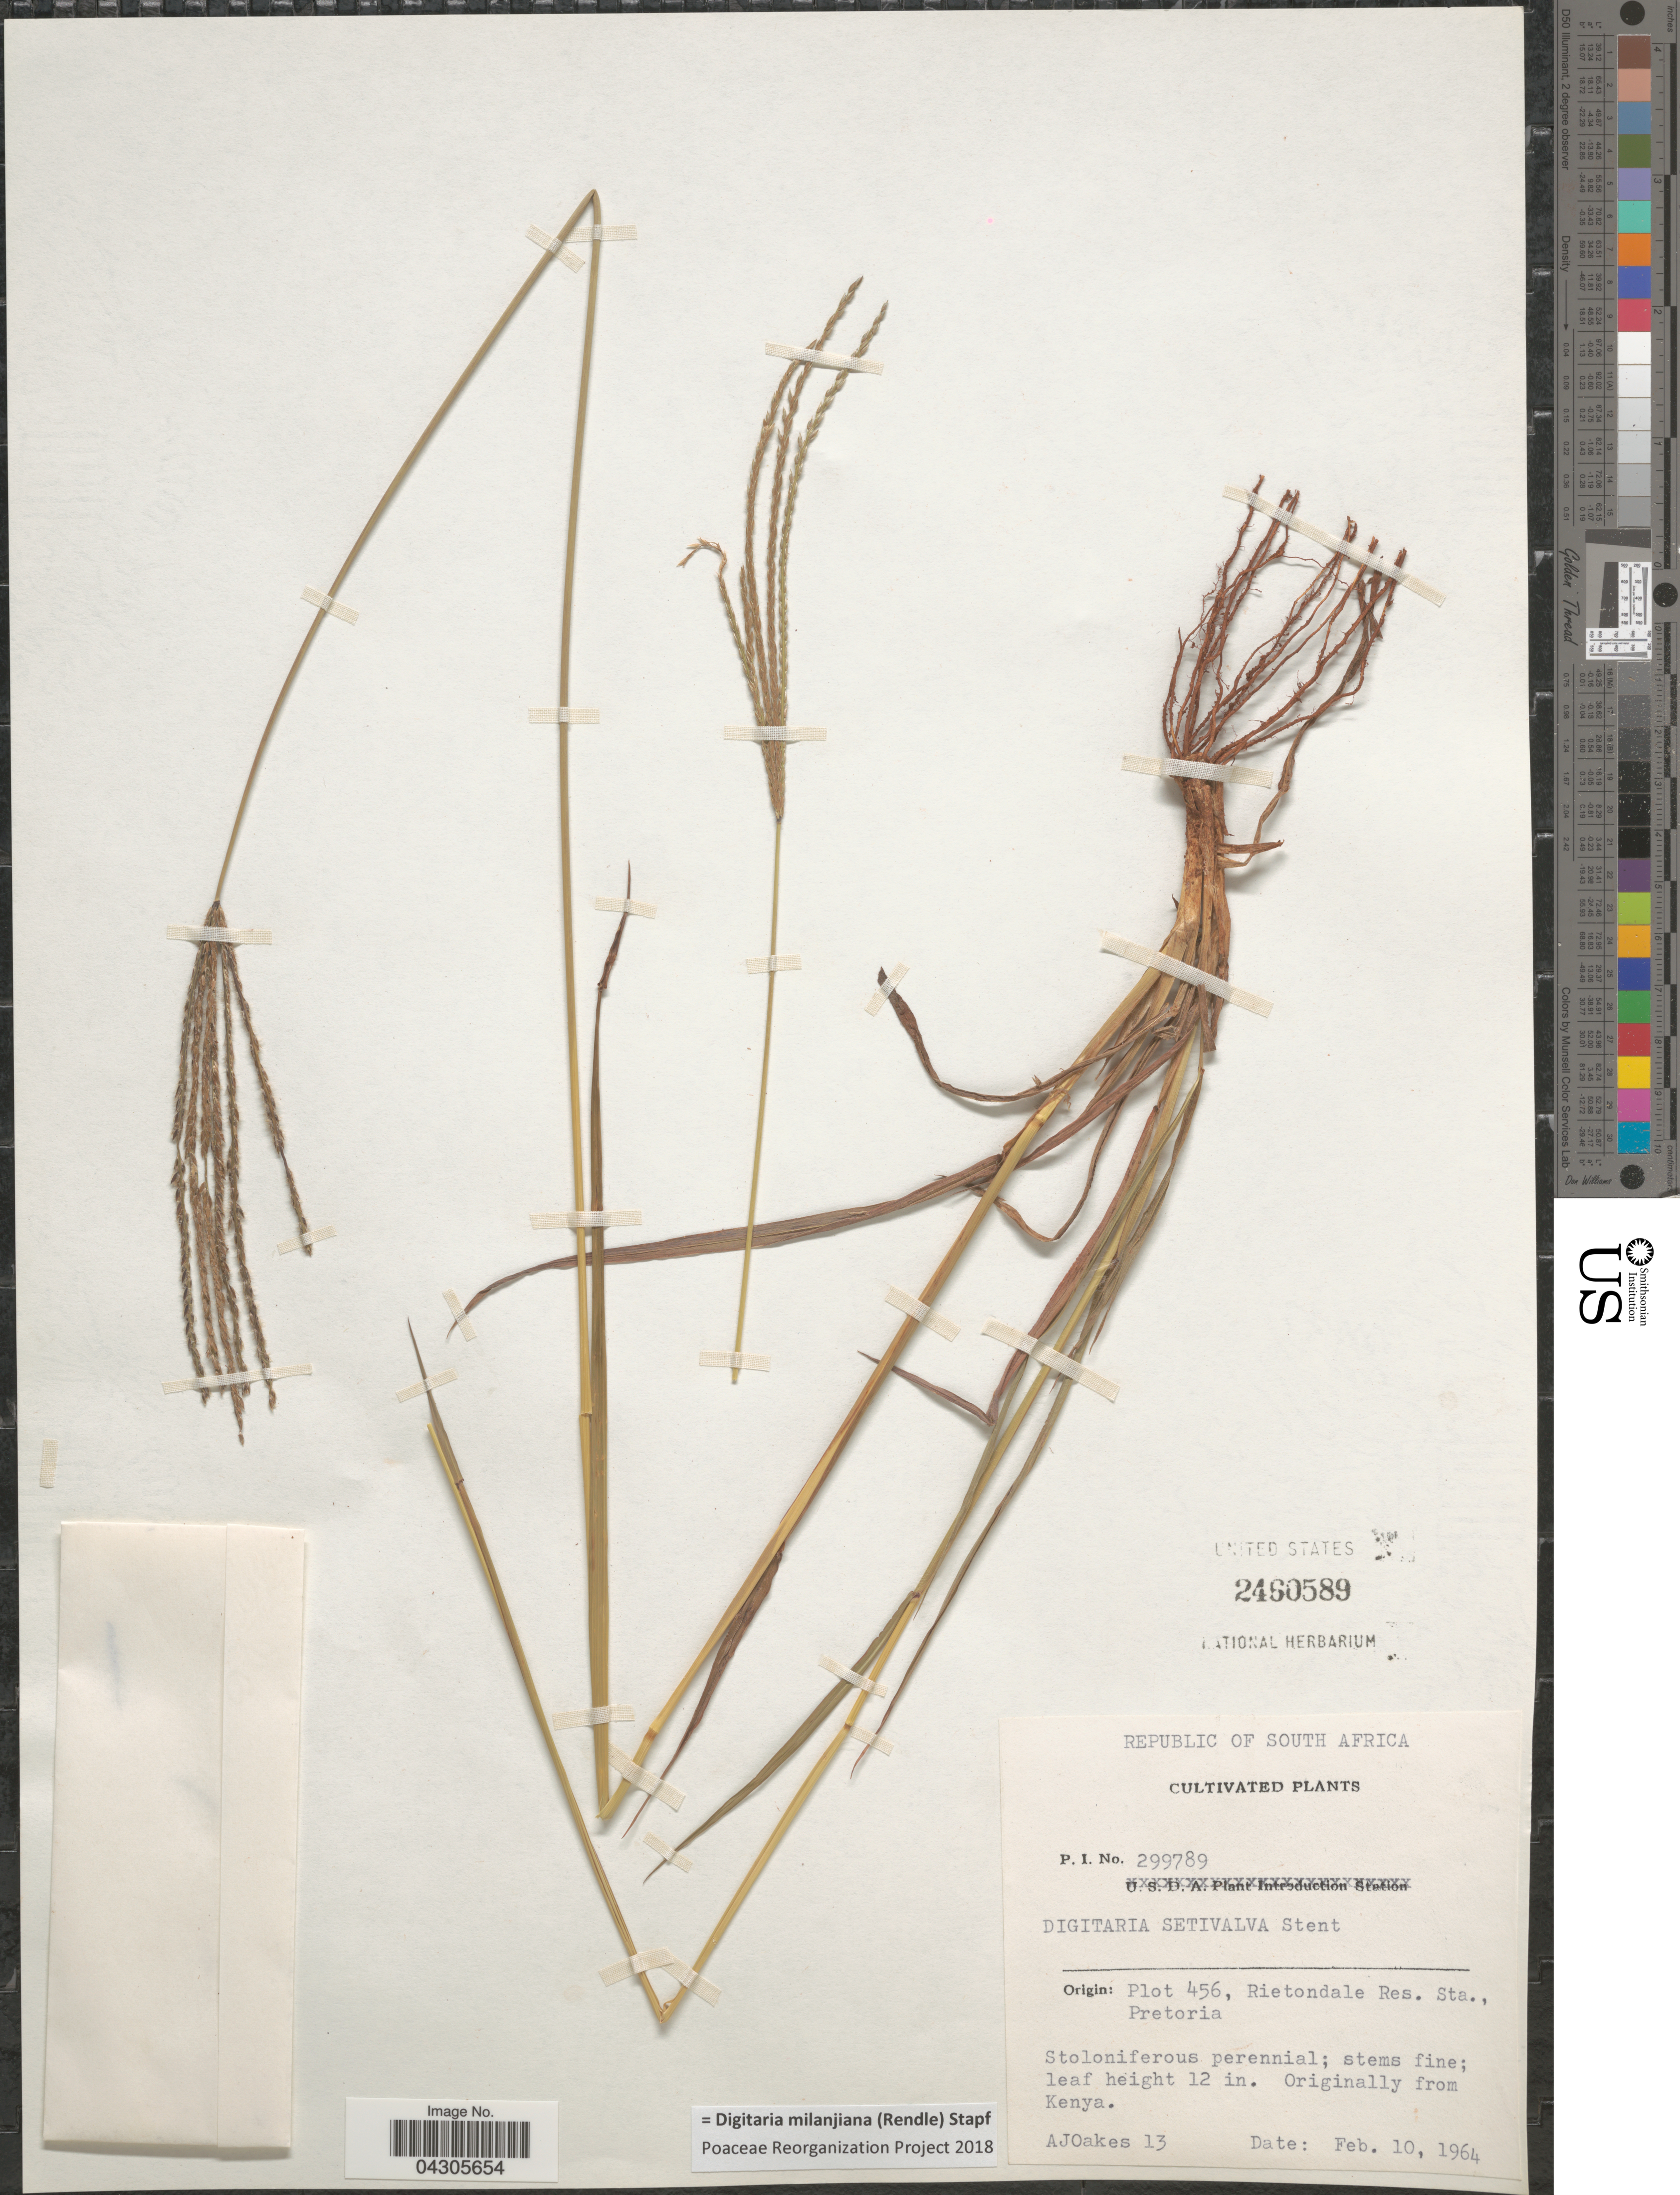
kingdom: Plantae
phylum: Tracheophyta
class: Liliopsida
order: Poales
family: Poaceae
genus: Digitaria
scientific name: Digitaria milanjiana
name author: (Rendle) Stapf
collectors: A. Oakes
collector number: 13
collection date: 1964-02-10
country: South Africa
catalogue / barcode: US 2460589